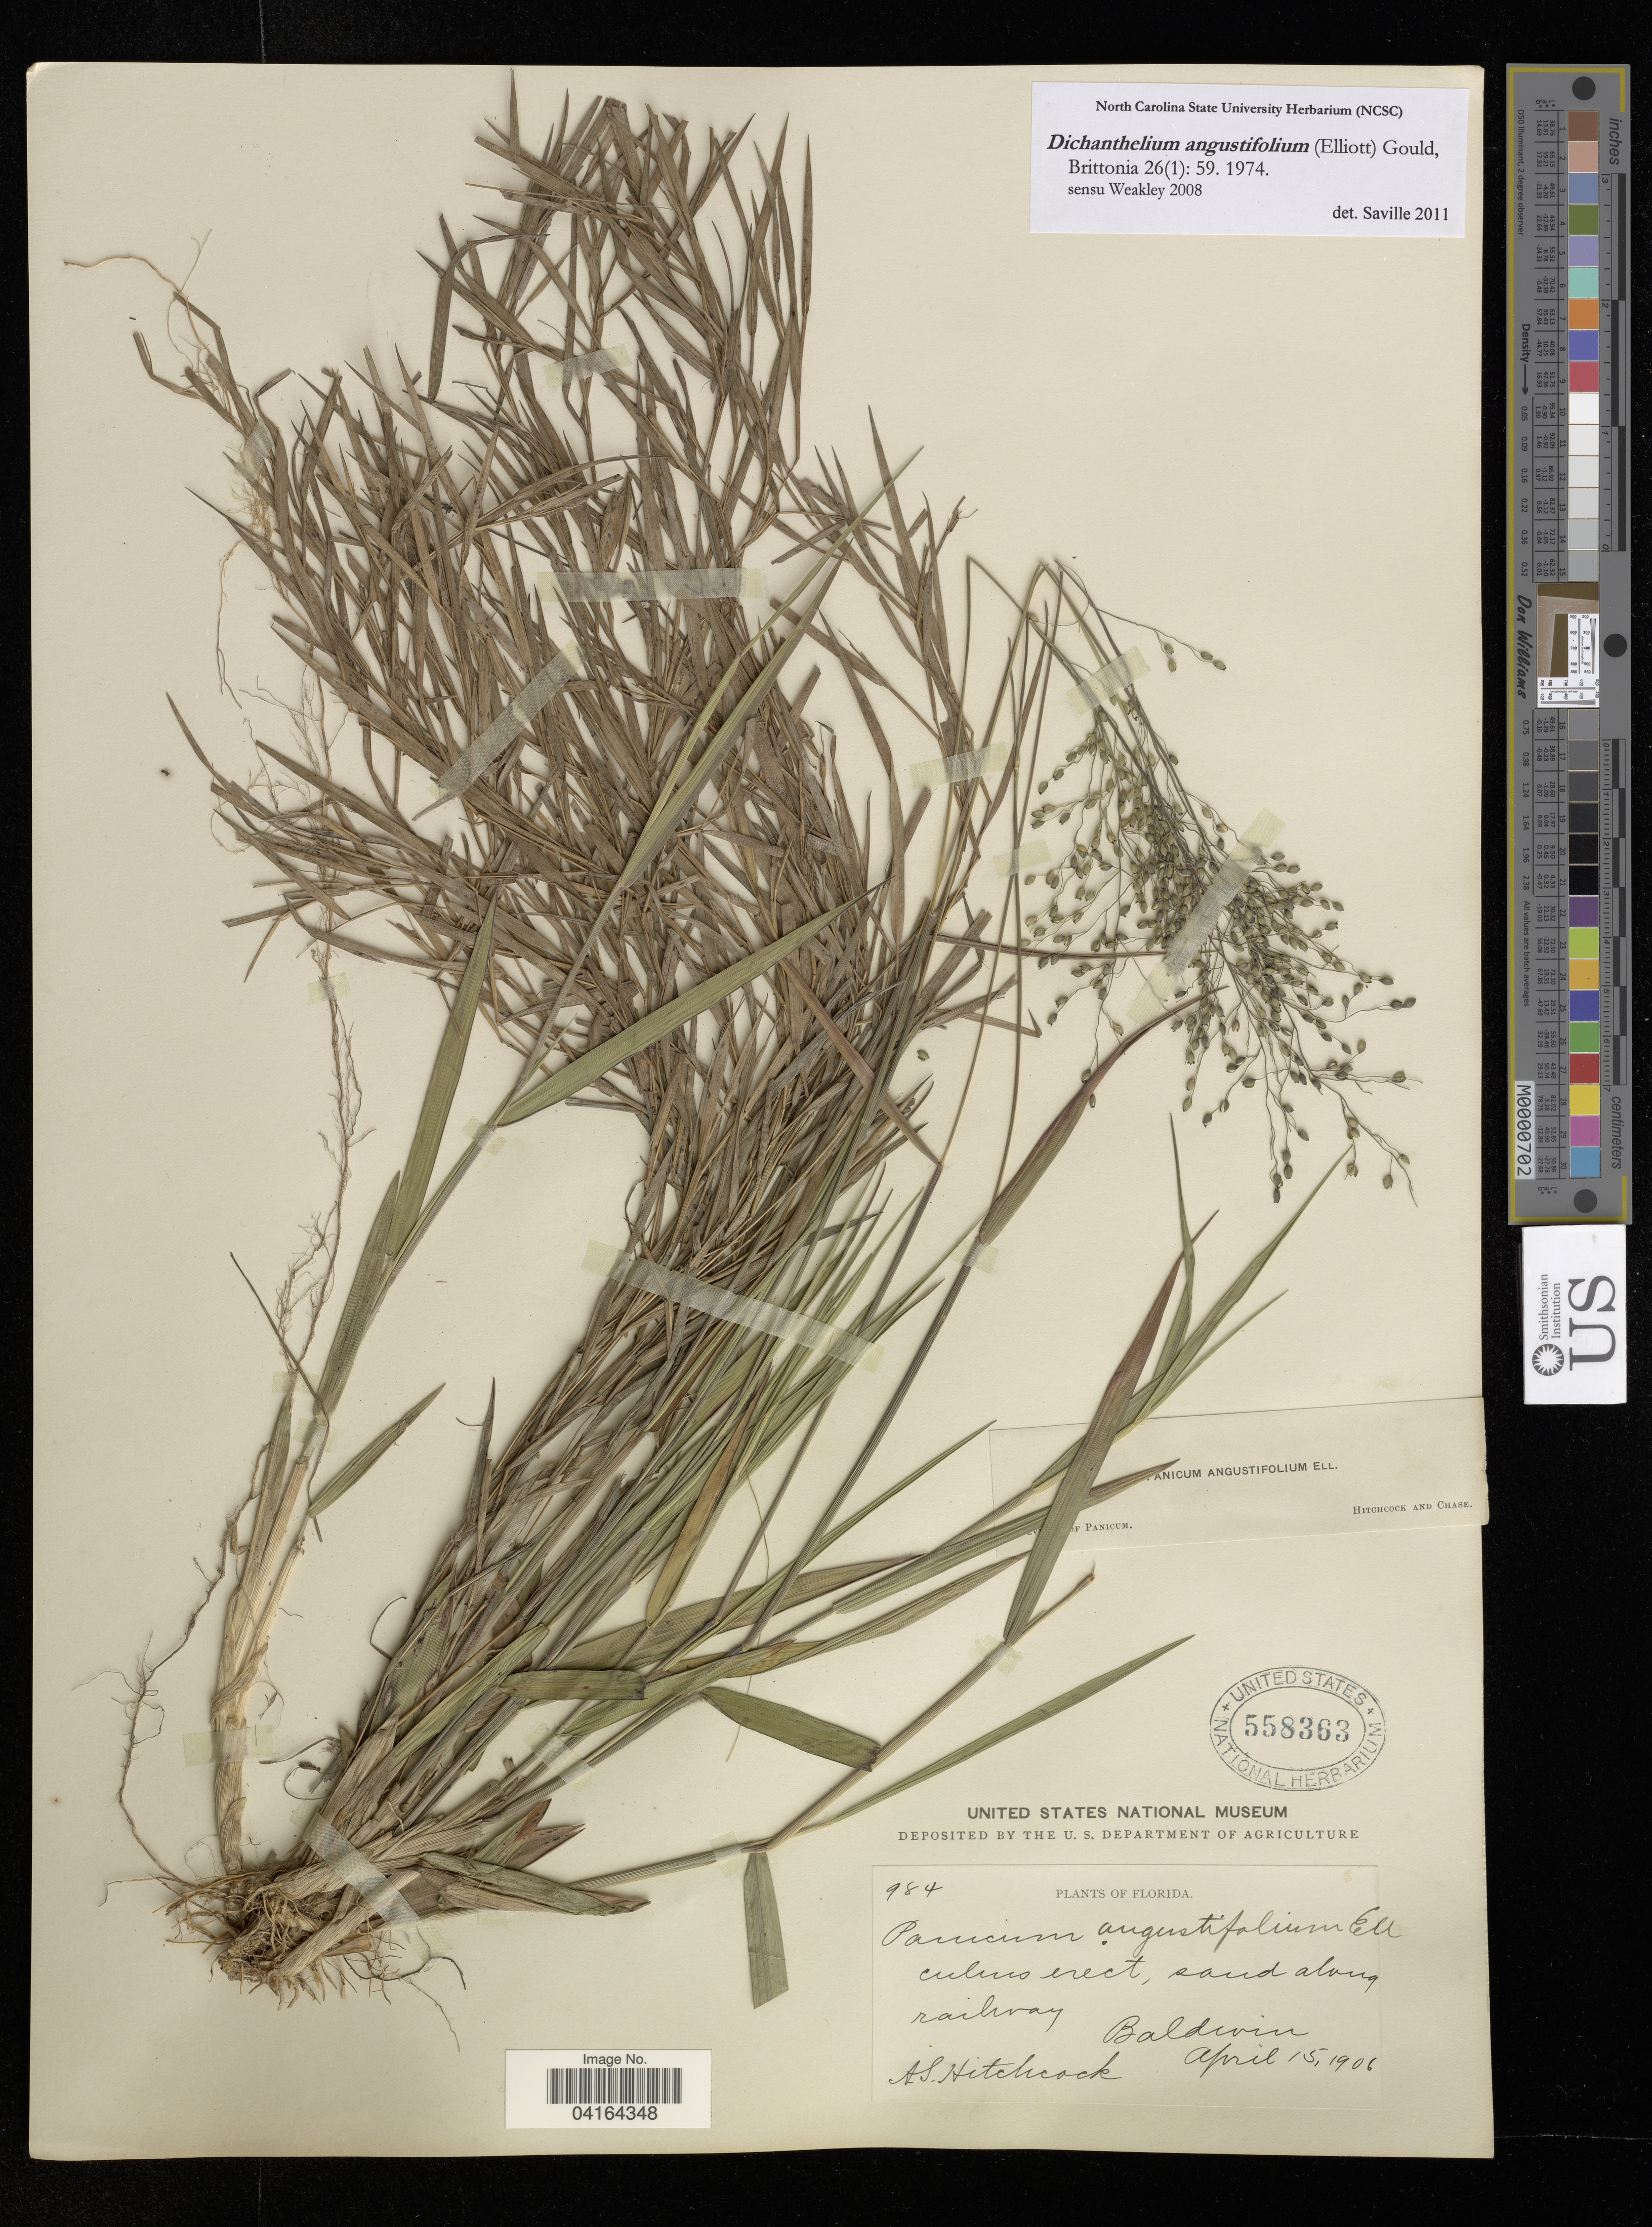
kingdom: Plantae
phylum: Tracheophyta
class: Liliopsida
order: Poales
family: Poaceae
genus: Dichanthelium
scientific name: Dichanthelium angustifolium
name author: (Ellison) Gould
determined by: Saville, A. C., (NCSC), North Carolina State University (UNITED STATES)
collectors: A. Hitchcock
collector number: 984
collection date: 1906-04-15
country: United States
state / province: Florida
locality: Baldwin.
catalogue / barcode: US 558363